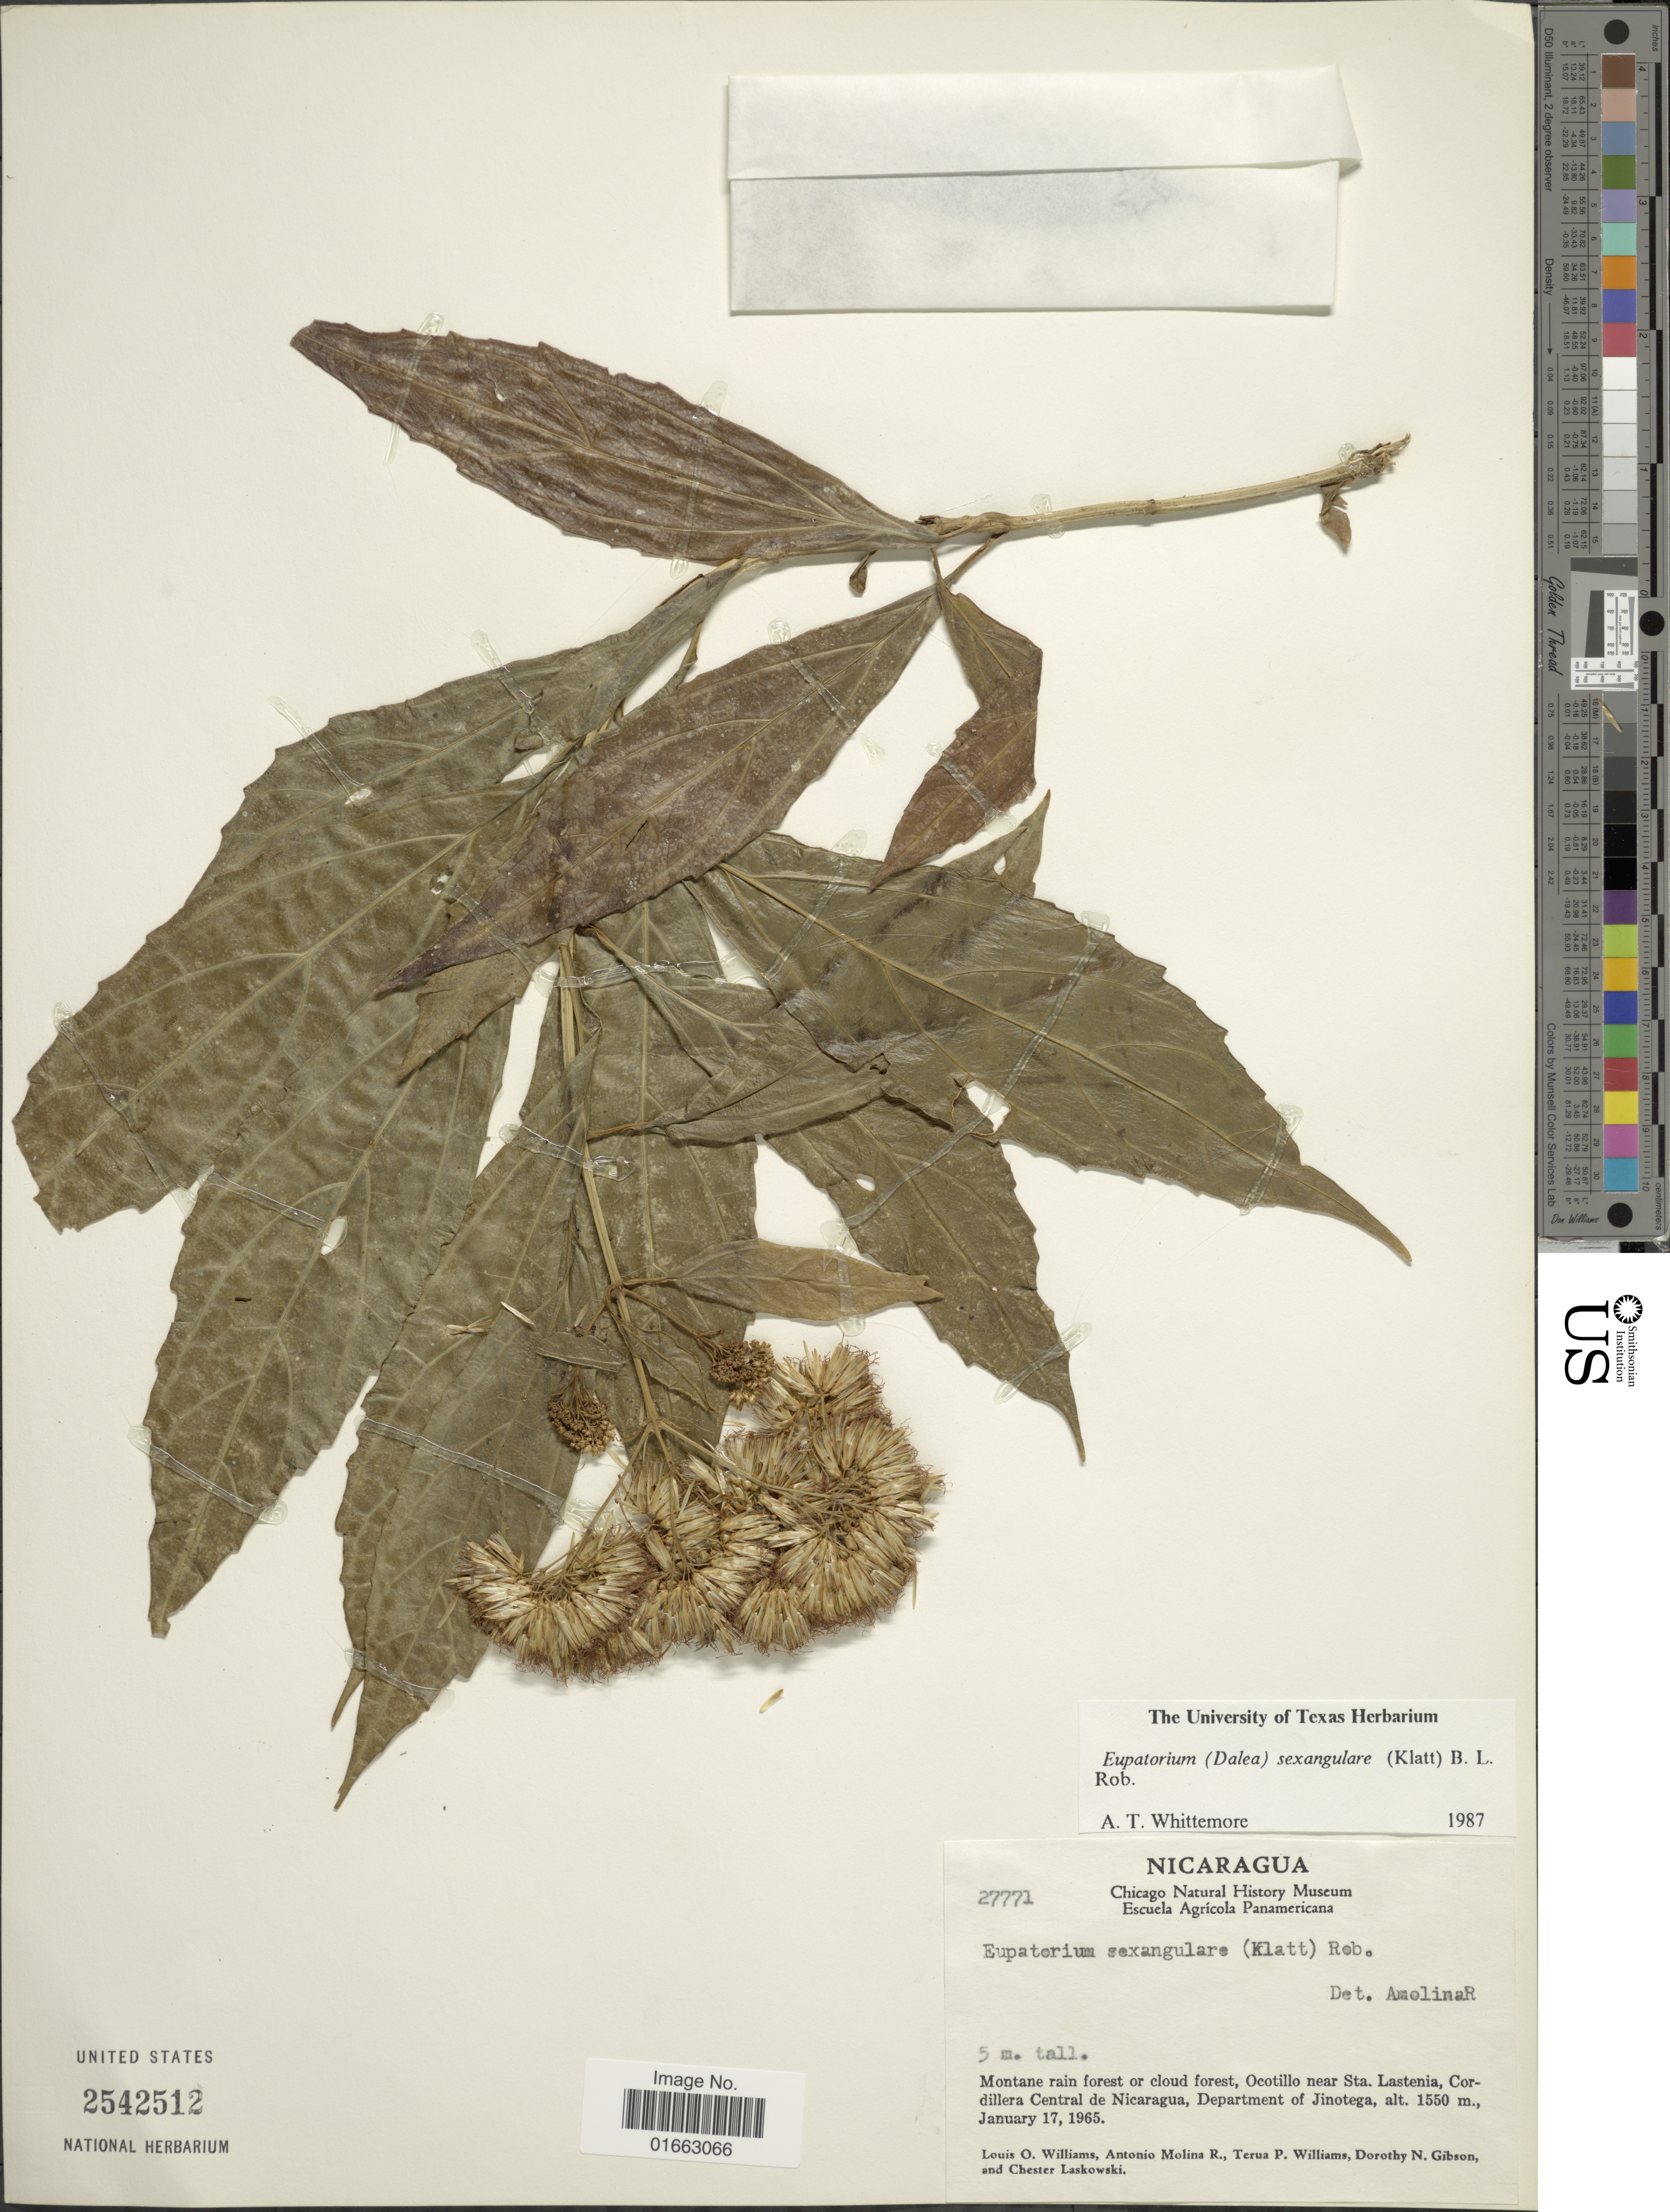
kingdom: Plantae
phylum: Tracheophyta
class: Magnoliopsida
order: Asterales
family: Asteraceae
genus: Critonia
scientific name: Critonia sexangularis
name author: (Klatt) R.M. King & H. Rob.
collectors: L. O. Williams, A. Molina R., T. P. Williams, D. N. Gibson & et al.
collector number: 27771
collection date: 1965-01-17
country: Nicaragua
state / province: Jinotega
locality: Montane rain forest or cloud forest, Ocotillo near Sta. Lastenia, Cordillera Central de Nicaragua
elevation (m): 1550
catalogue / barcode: US 2542512